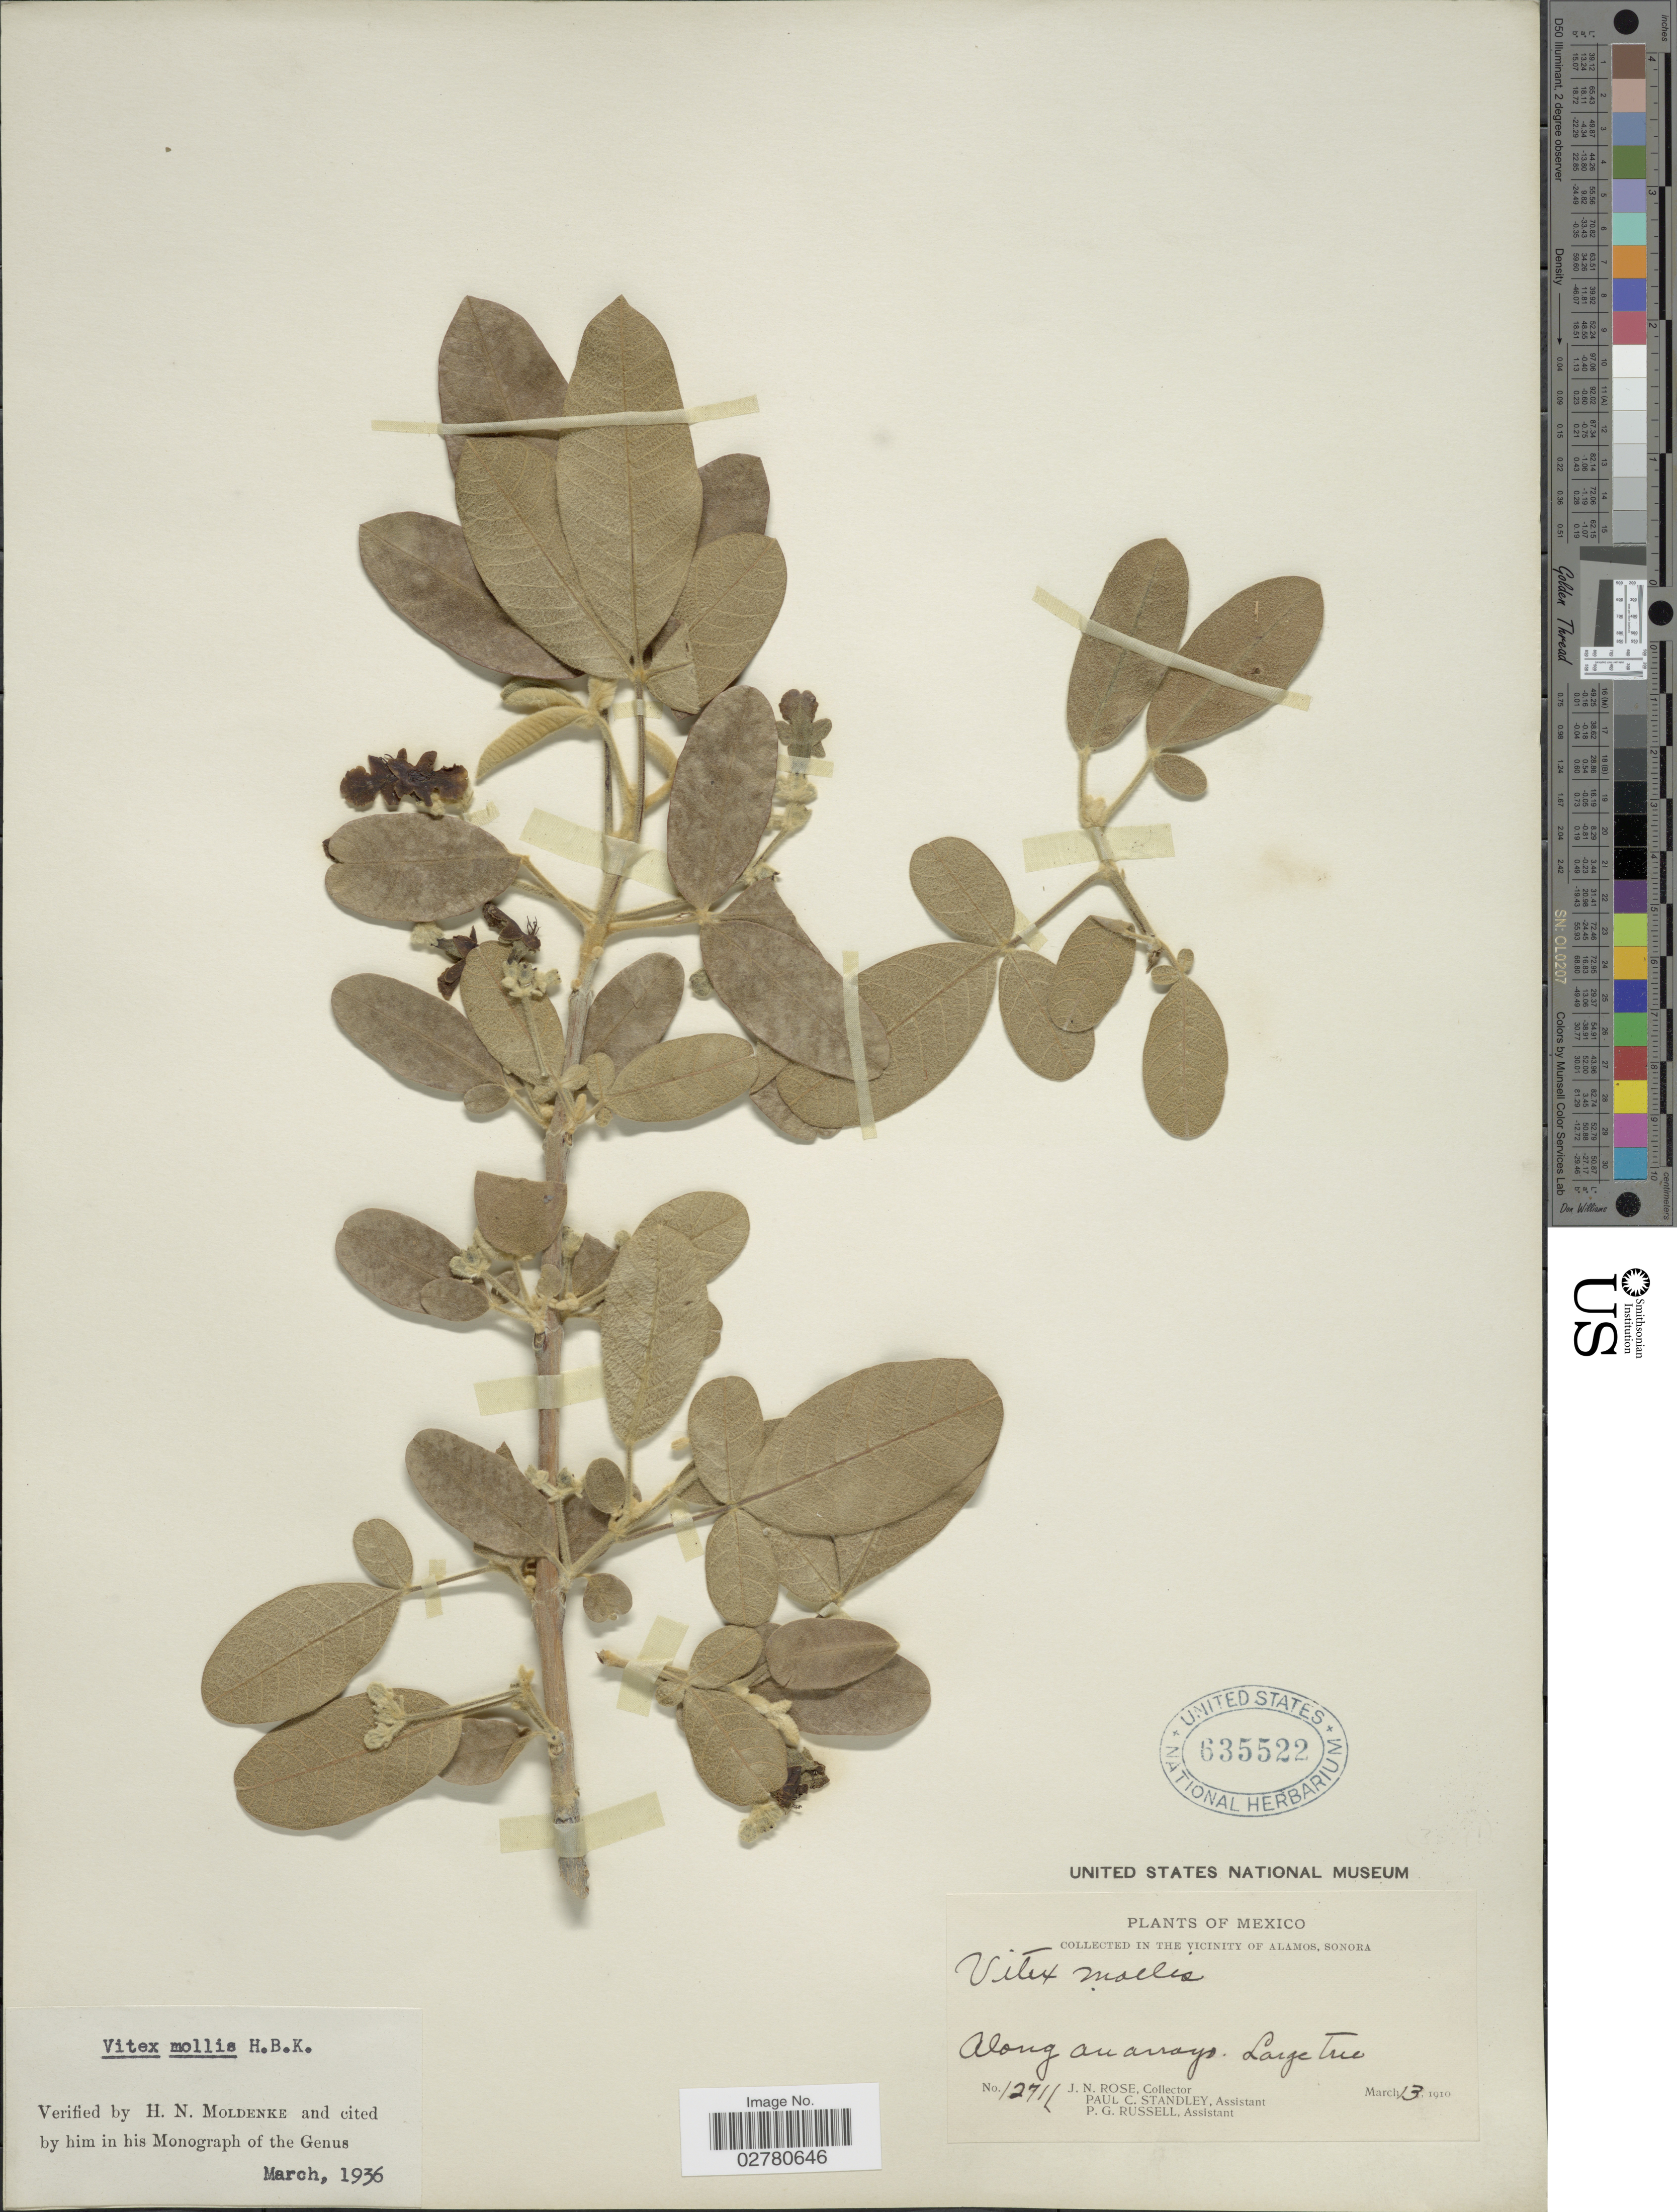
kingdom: Plantae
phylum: Tracheophyta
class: Magnoliopsida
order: Lamiales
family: Lamiaceae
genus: Vitex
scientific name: Vitex mollis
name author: Kunth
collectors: J. N. Rose, P. C. Standley & P. G. Russell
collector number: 12711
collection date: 1910-03-13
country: Mexico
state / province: Sonora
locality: In the vicinity of Alamos. Allong an arrayo.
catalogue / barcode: US 635522